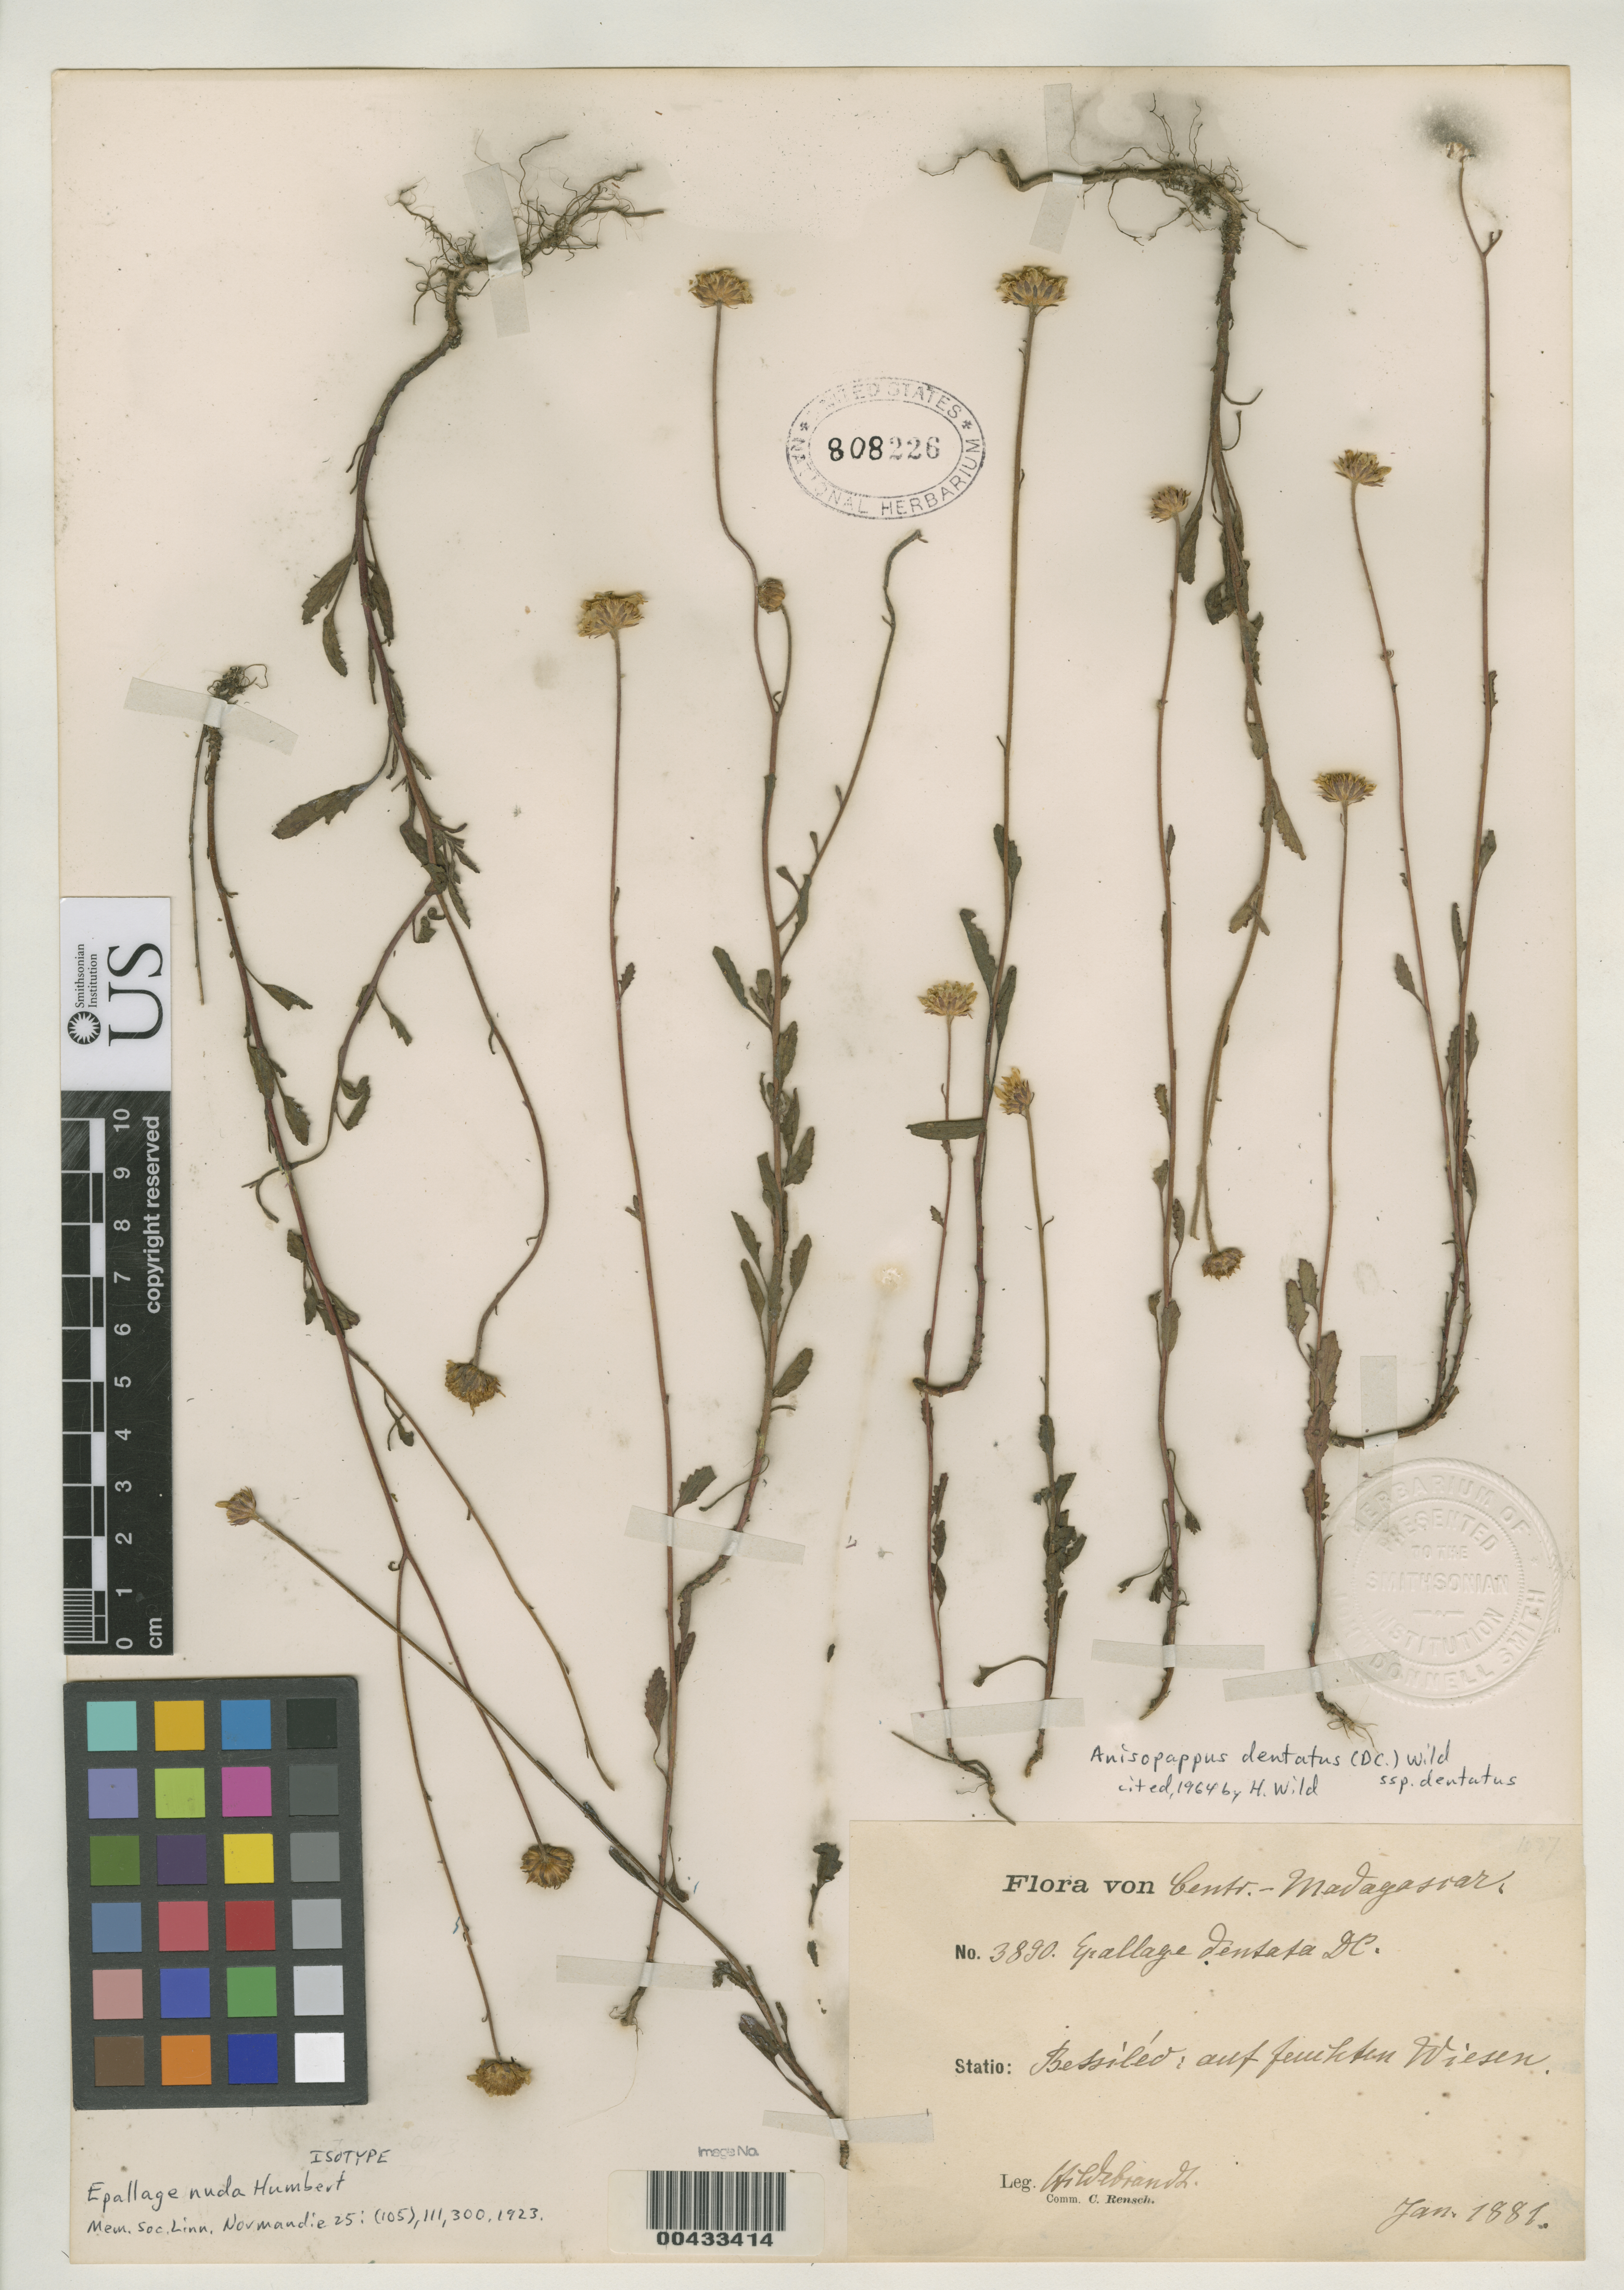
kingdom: Plantae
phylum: Tracheophyta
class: Magnoliopsida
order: Asterales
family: Asteraceae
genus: Epallage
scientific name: Epallage nuda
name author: Humbert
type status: Isotype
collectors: J. Hildebrandt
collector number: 3890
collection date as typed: Jan 1881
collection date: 1881-01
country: Madagascar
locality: Bessileo, auf fewhten (feuchten?) wiesen. [Bessileo, in damp meadows?]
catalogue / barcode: US 808226